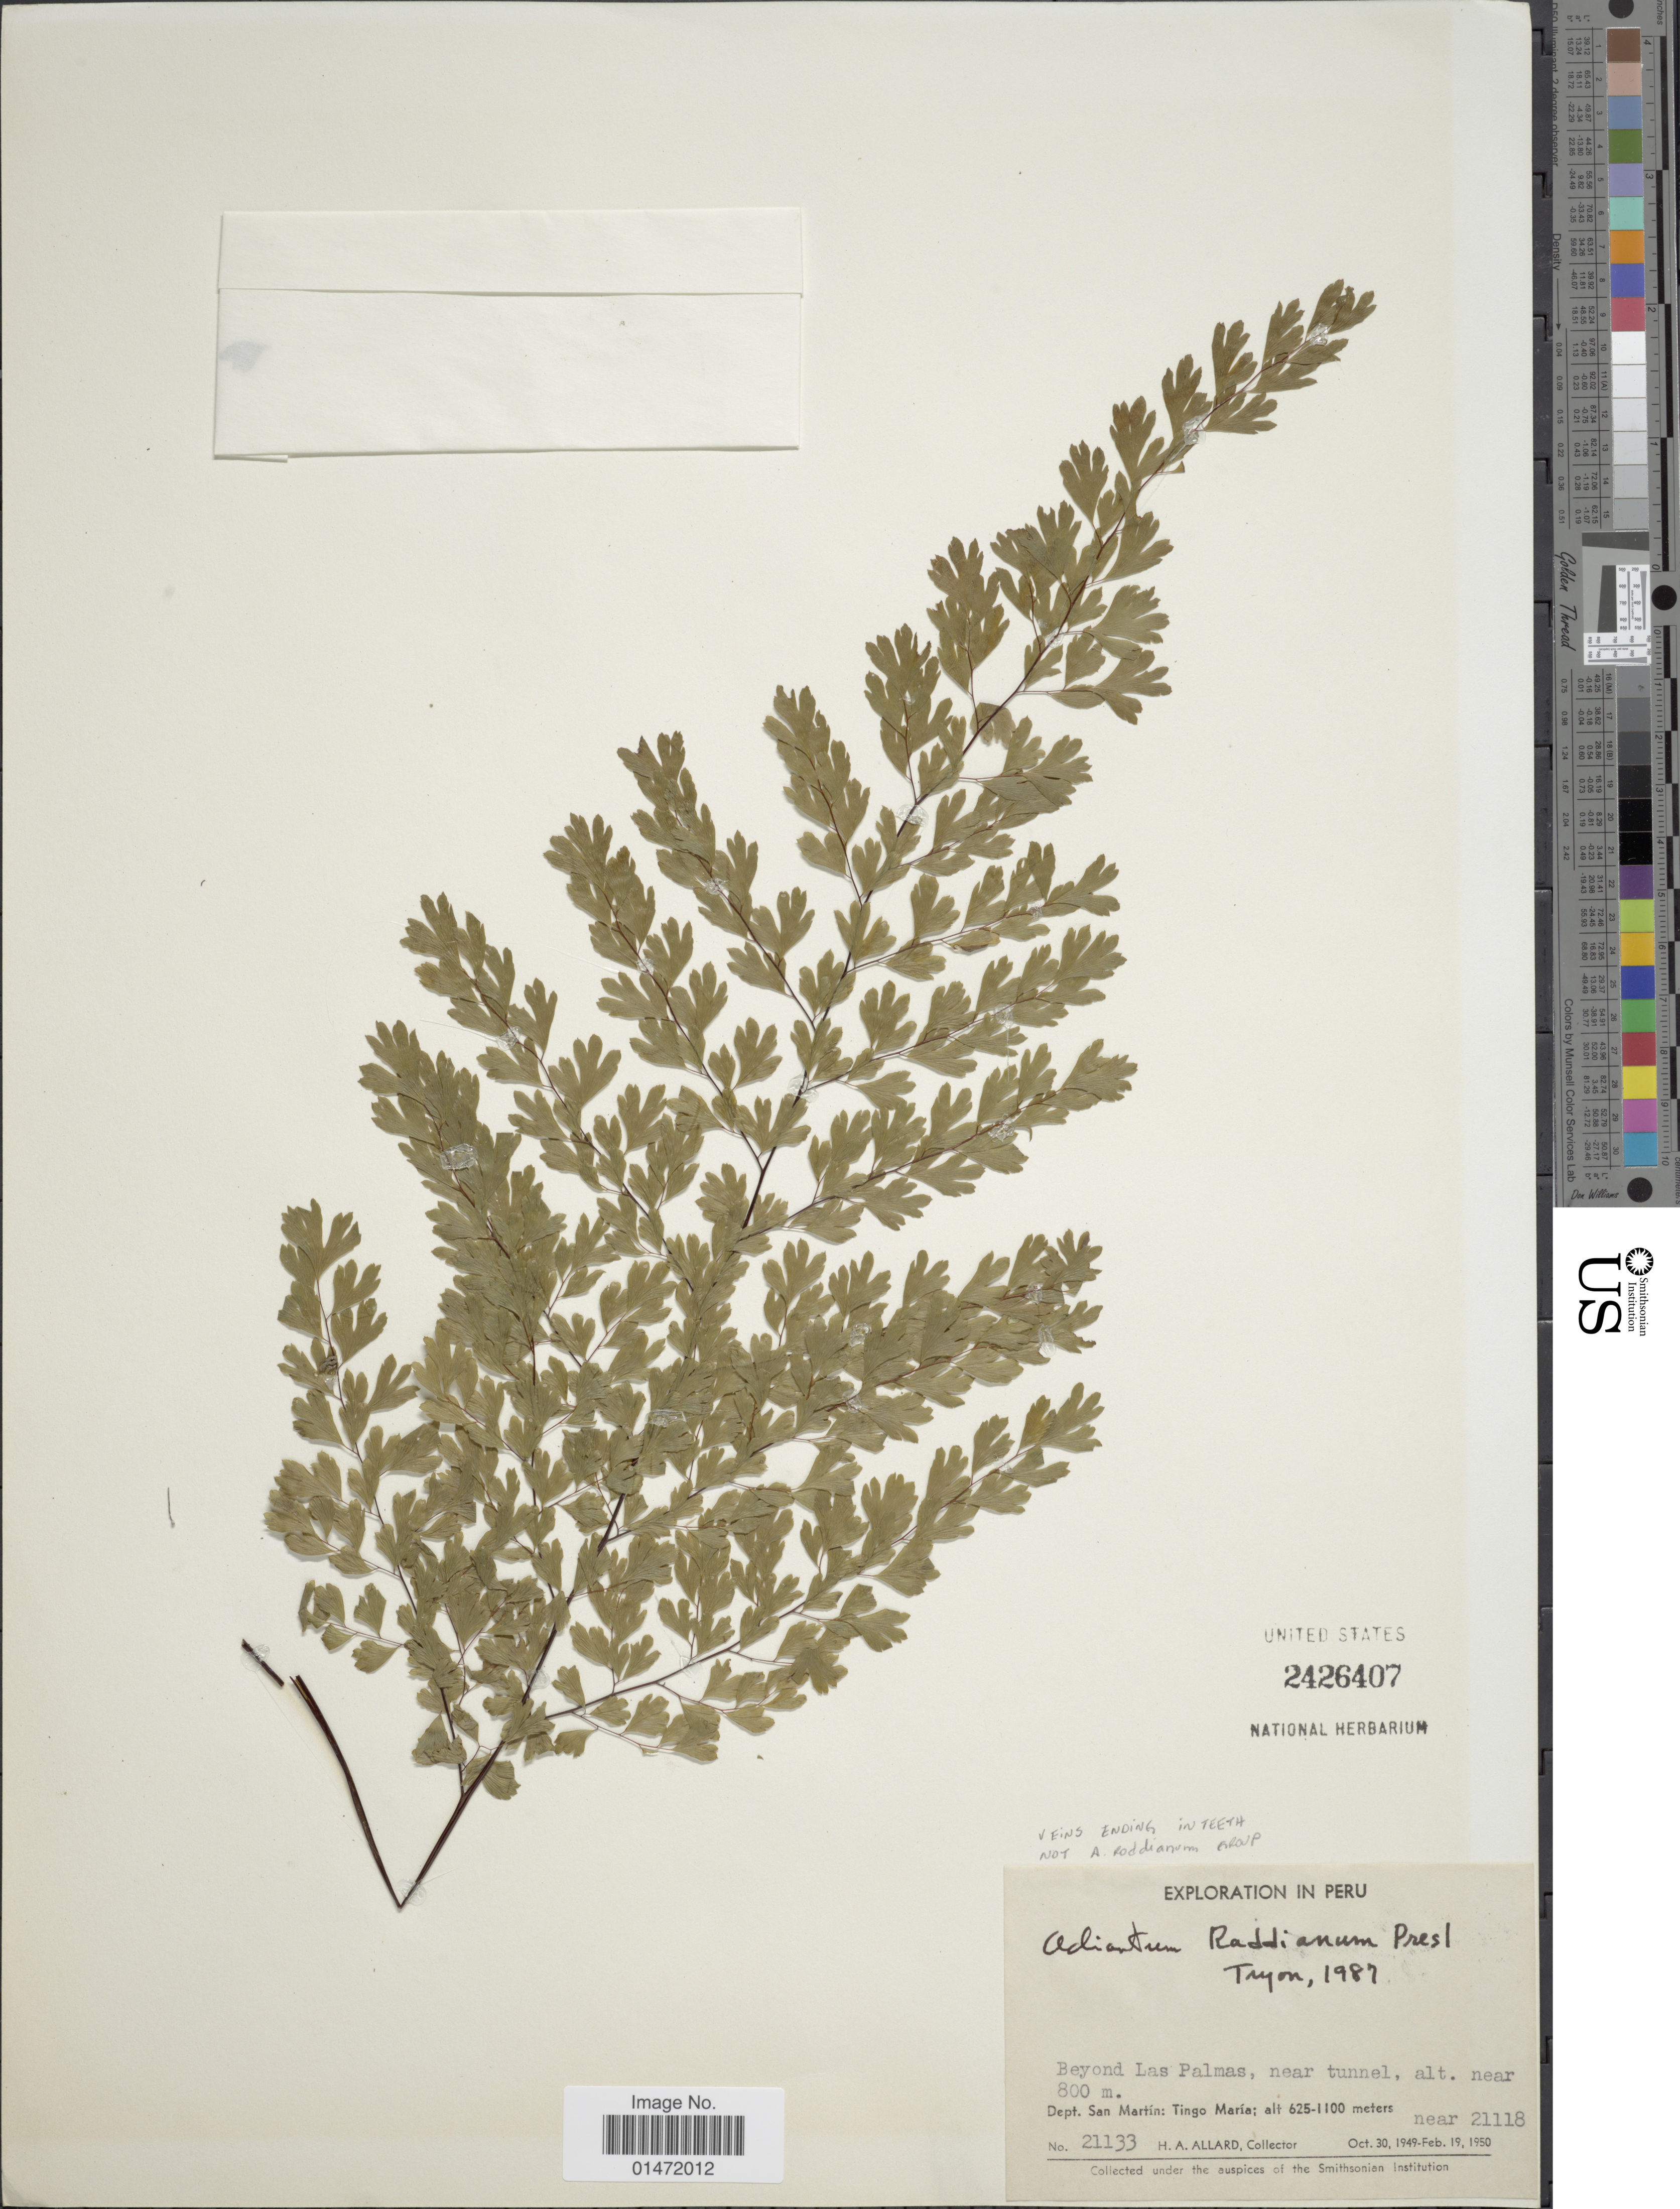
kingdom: Plantae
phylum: Tracheophyta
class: Polypodiopsida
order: Polypodiales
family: Pteridaceae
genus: Adiantum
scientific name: Adiantum sp.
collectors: H. A. Allard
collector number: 21133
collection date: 1949-10-30/1950-02-19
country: Peru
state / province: San Martín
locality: Beyond Las Palmas, near tunnel. Tingo María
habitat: near tunnel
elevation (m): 625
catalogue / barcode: US 2426407